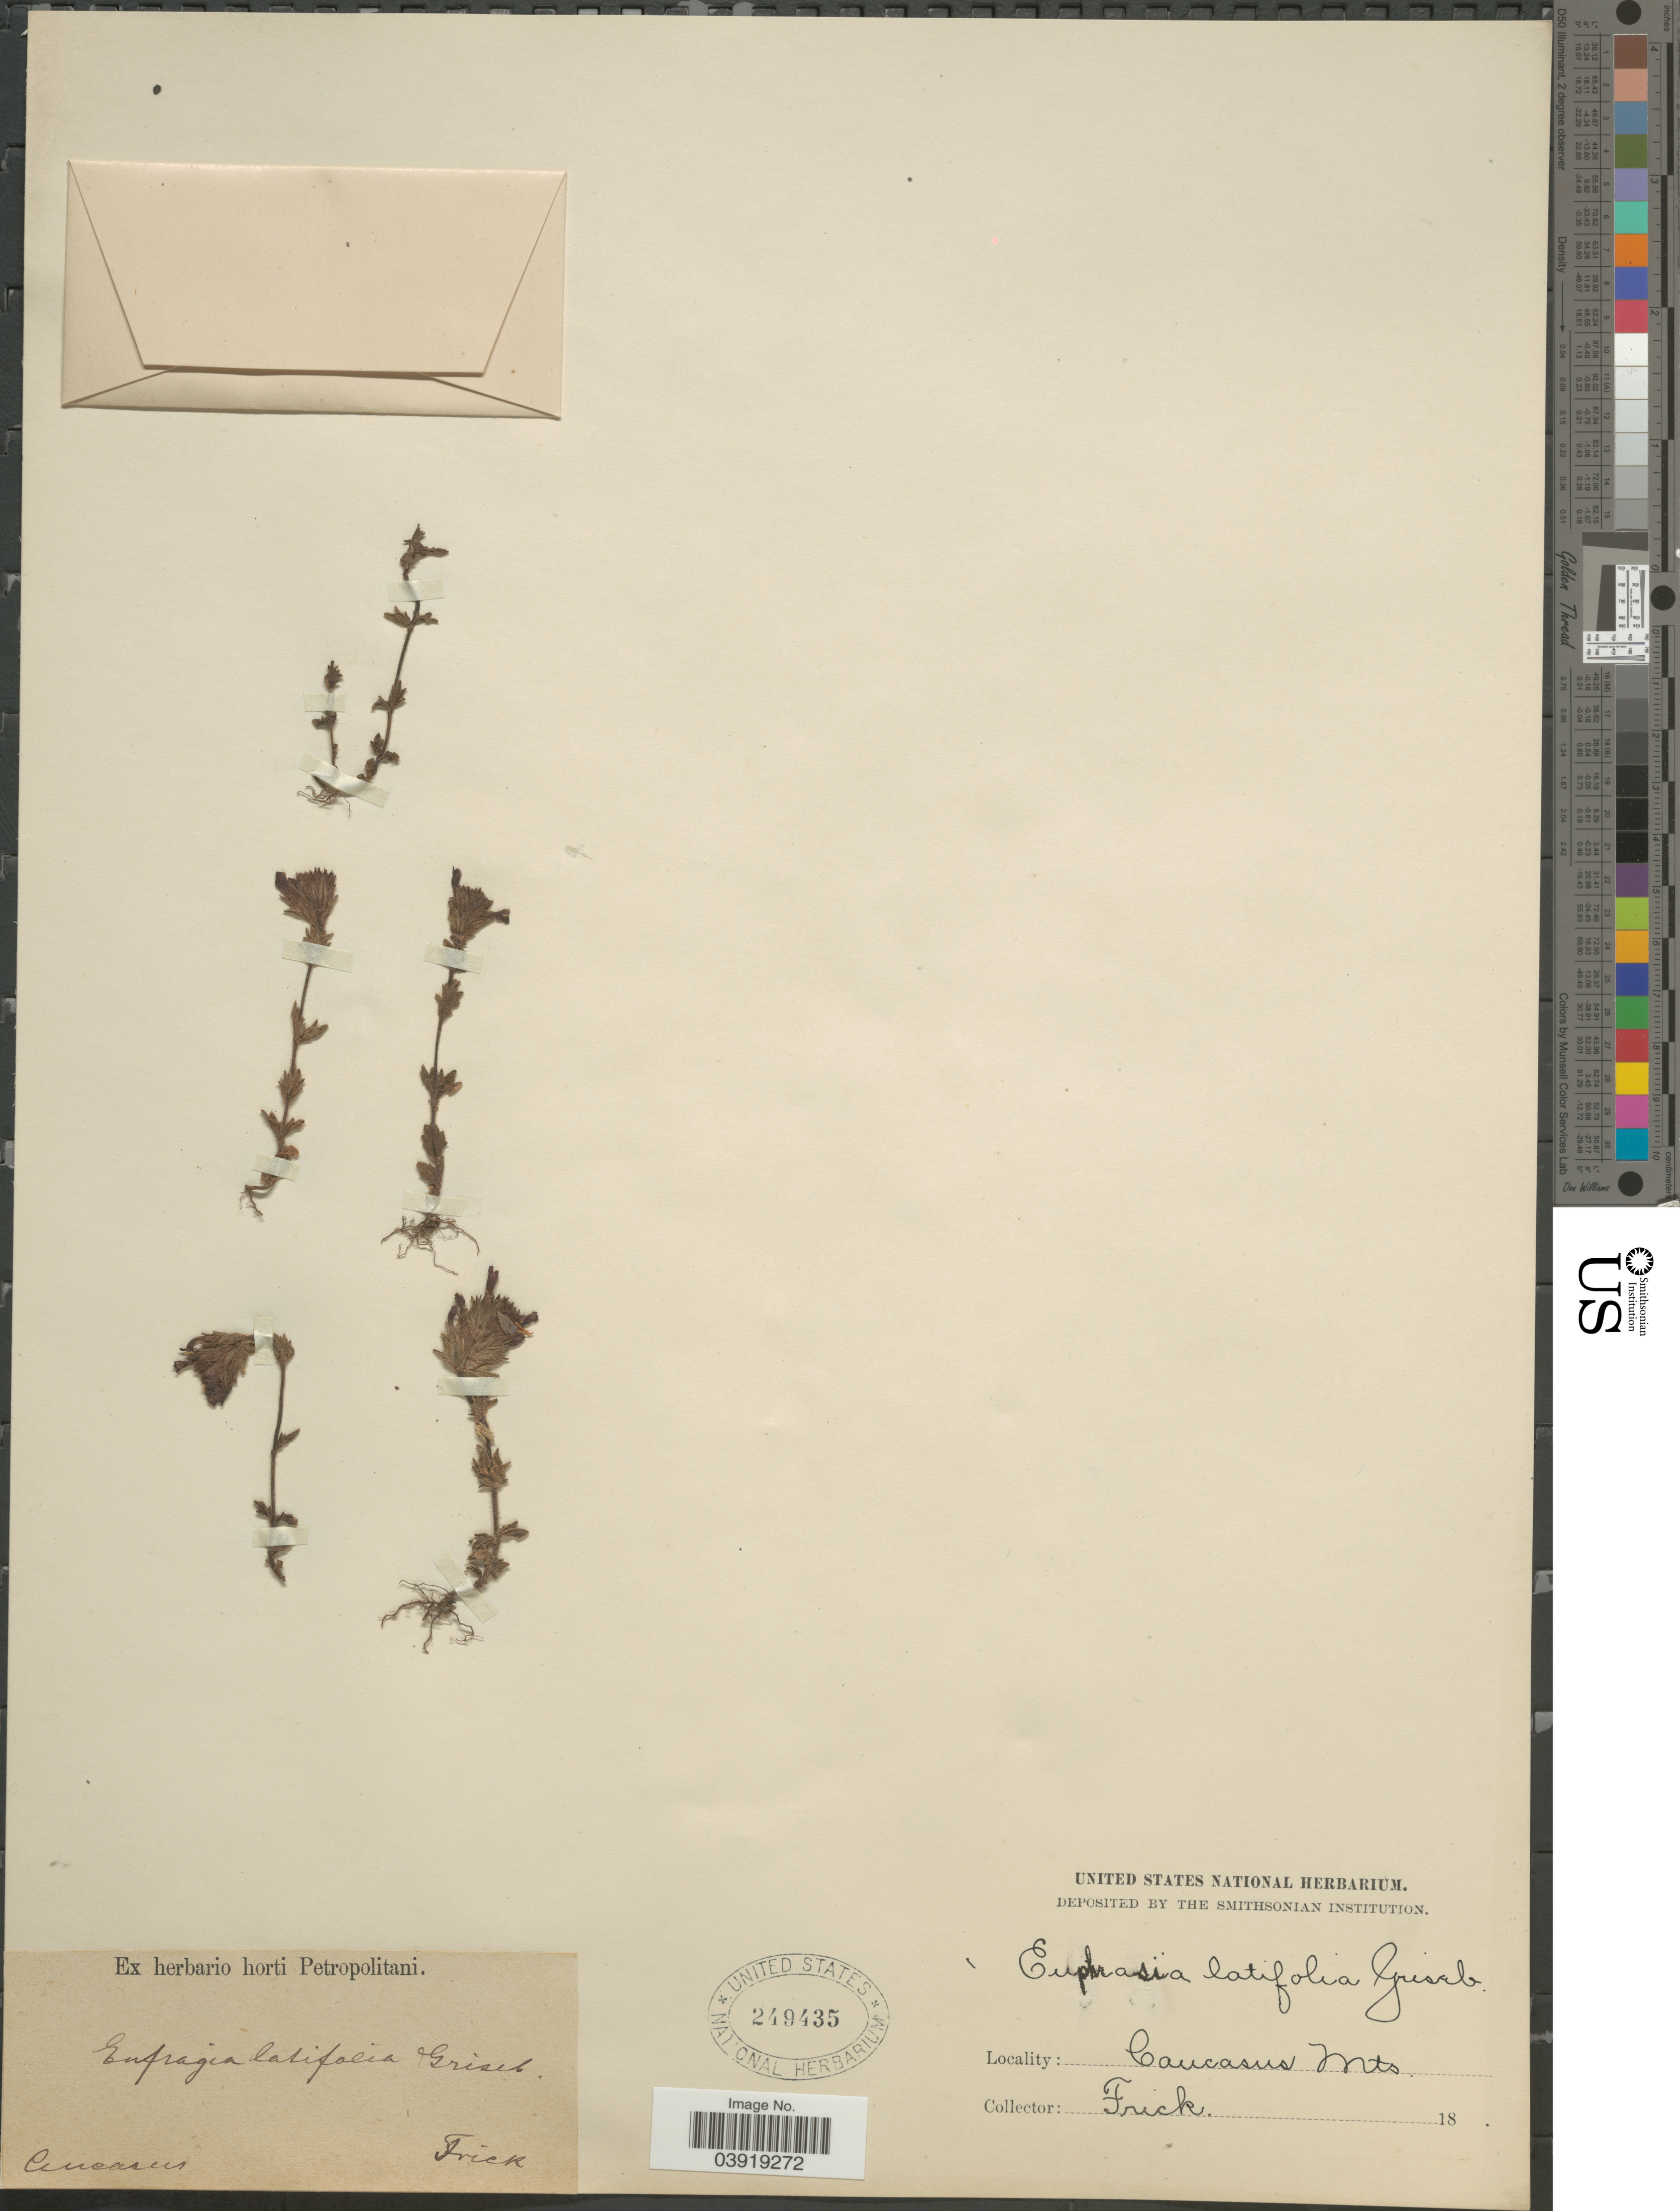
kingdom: Plantae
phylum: Tracheophyta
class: Magnoliopsida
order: Lamiales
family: Orobanchaceae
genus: Euphrasia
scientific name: Euphrasia latifolia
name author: Schur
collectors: Frick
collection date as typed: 18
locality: Caucasus Mts.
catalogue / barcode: US 249435